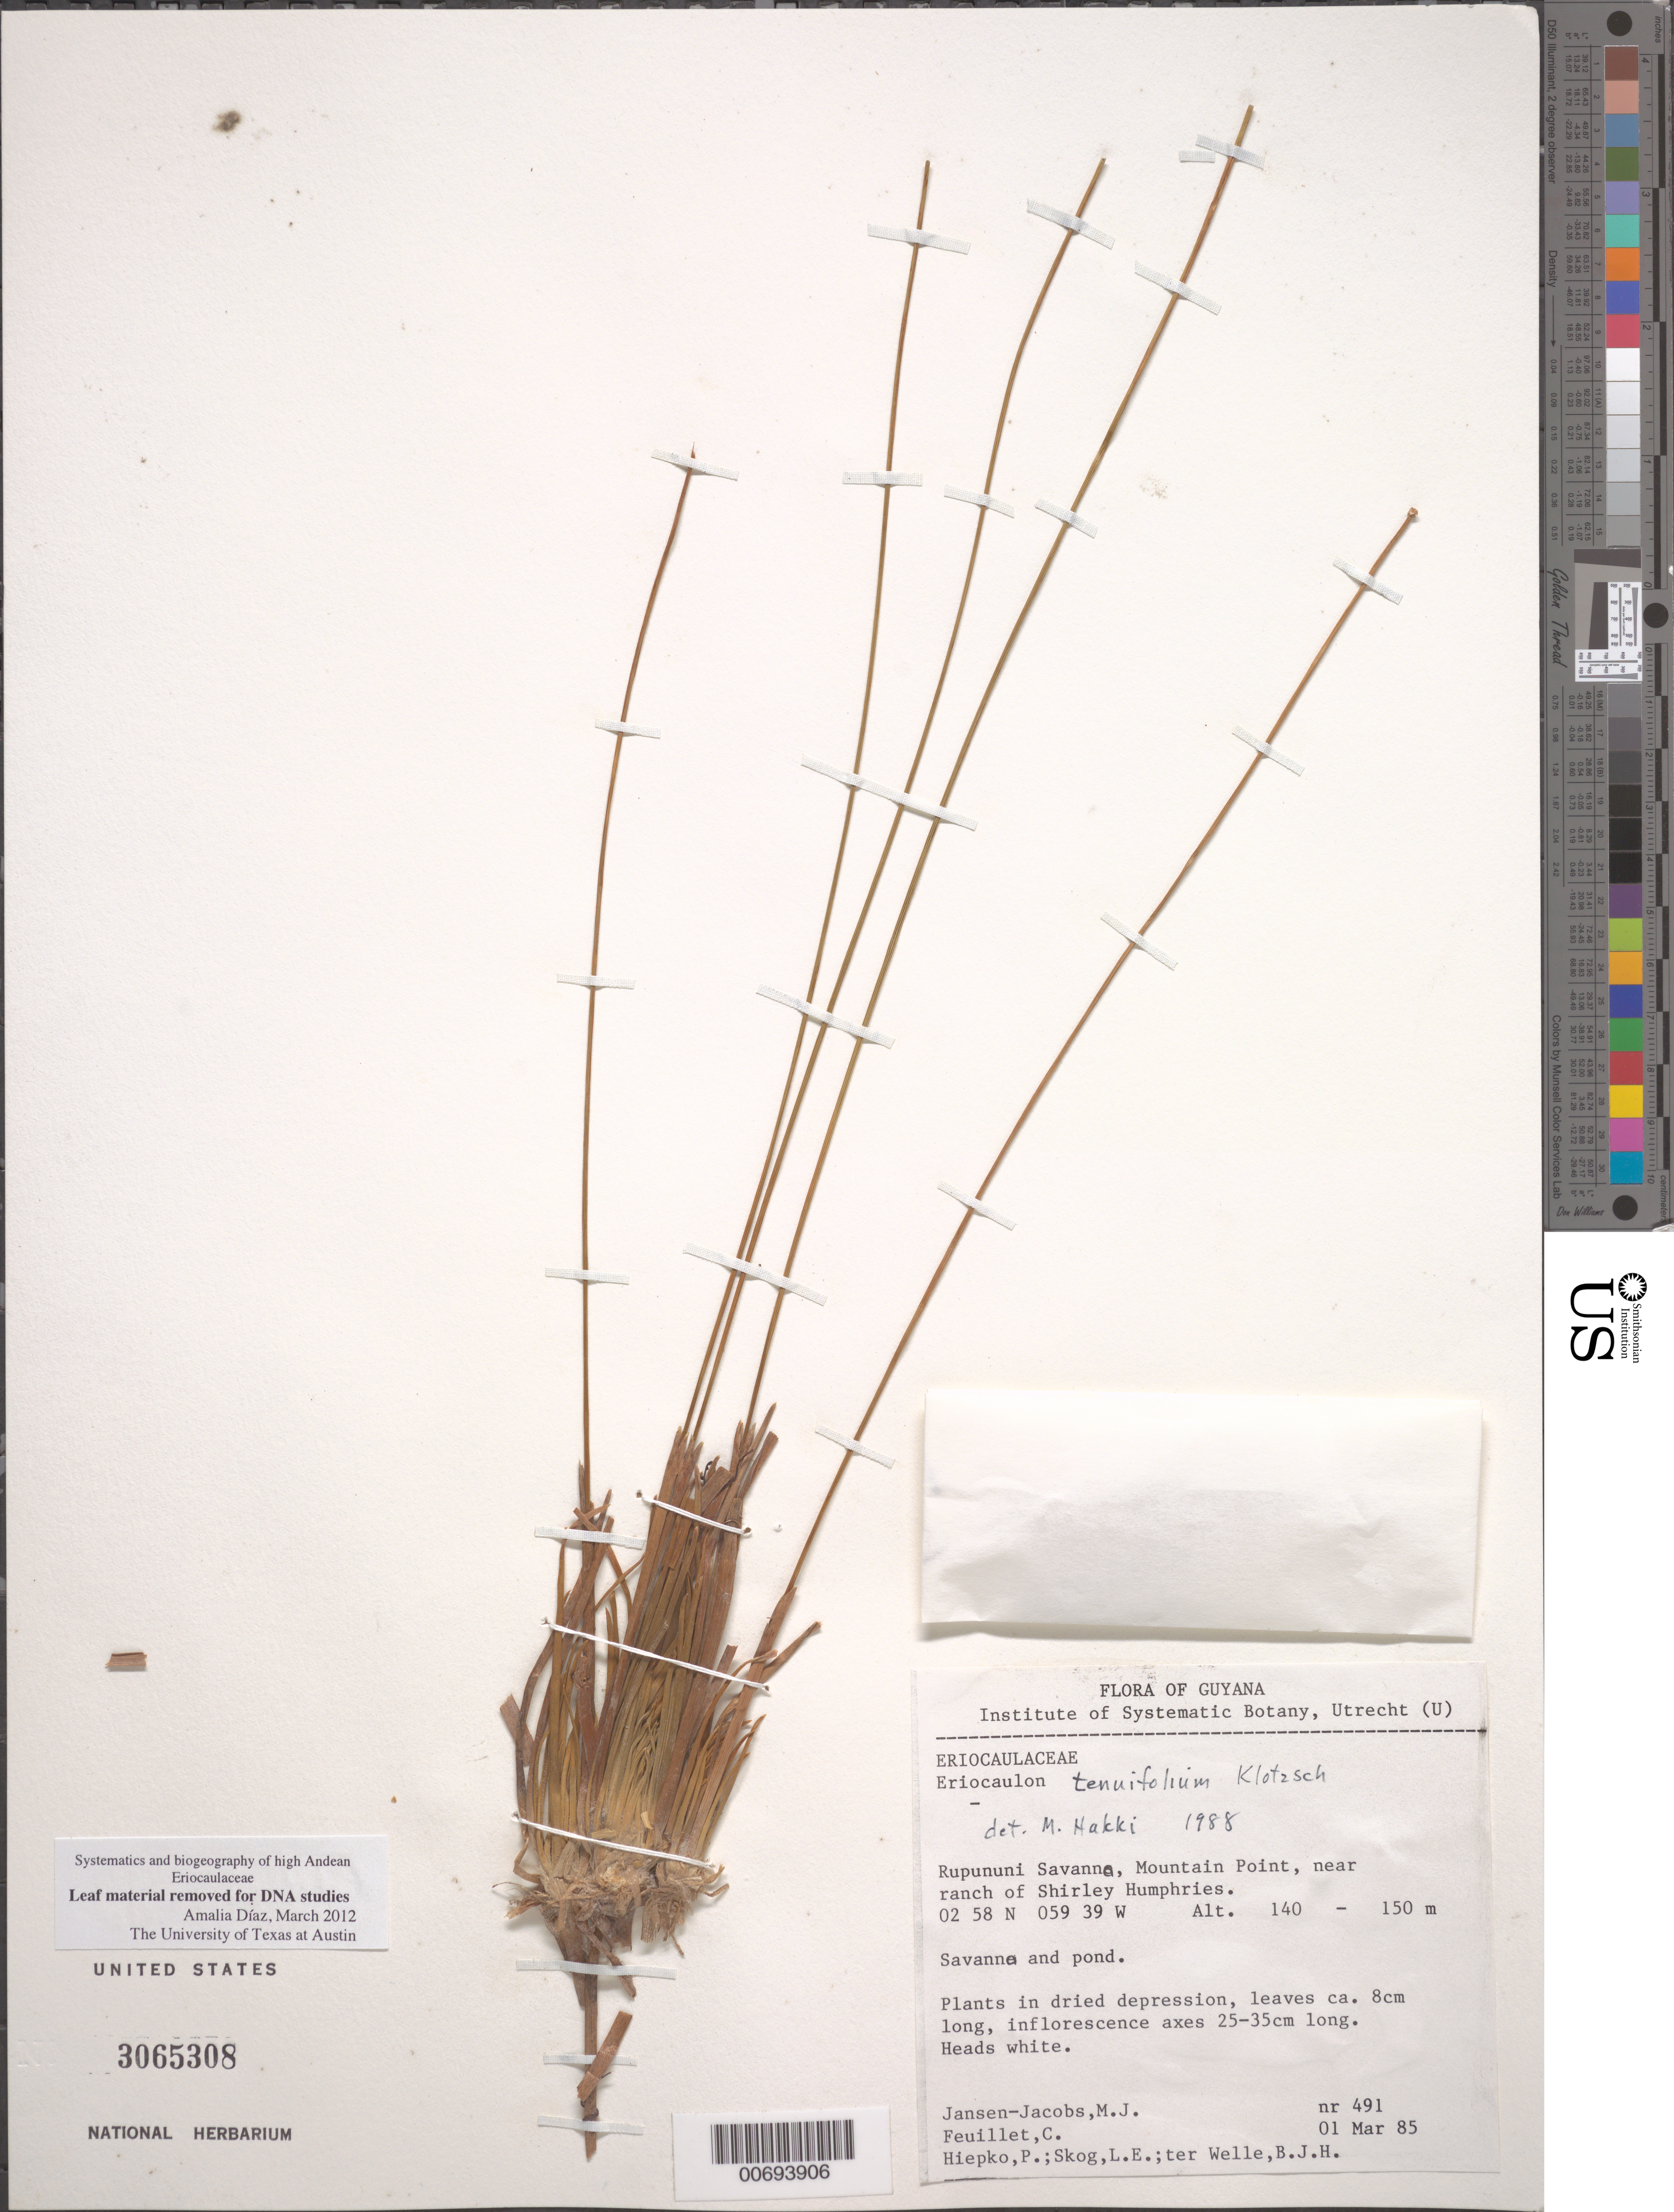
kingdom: Plantae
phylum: Tracheophyta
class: Liliopsida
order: Poales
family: Eriocaulaceae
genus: Eriocaulon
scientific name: Eriocaulon tenuifolium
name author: Klotzsch ex Körn.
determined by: Hakki, M. J.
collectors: M. J. Jansen-Jacobs, C. Feuillet, P. H. Hiepko, L. E. Skog & B. Welle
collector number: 491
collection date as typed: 1-Mar-85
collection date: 1985-03-01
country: Guyana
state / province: U. Takutu-U. Essequibo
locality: Rupununi Savanna, Mountain Point, near ranch of Shirley Humphries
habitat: Savanna and pond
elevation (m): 140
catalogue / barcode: US 3065308